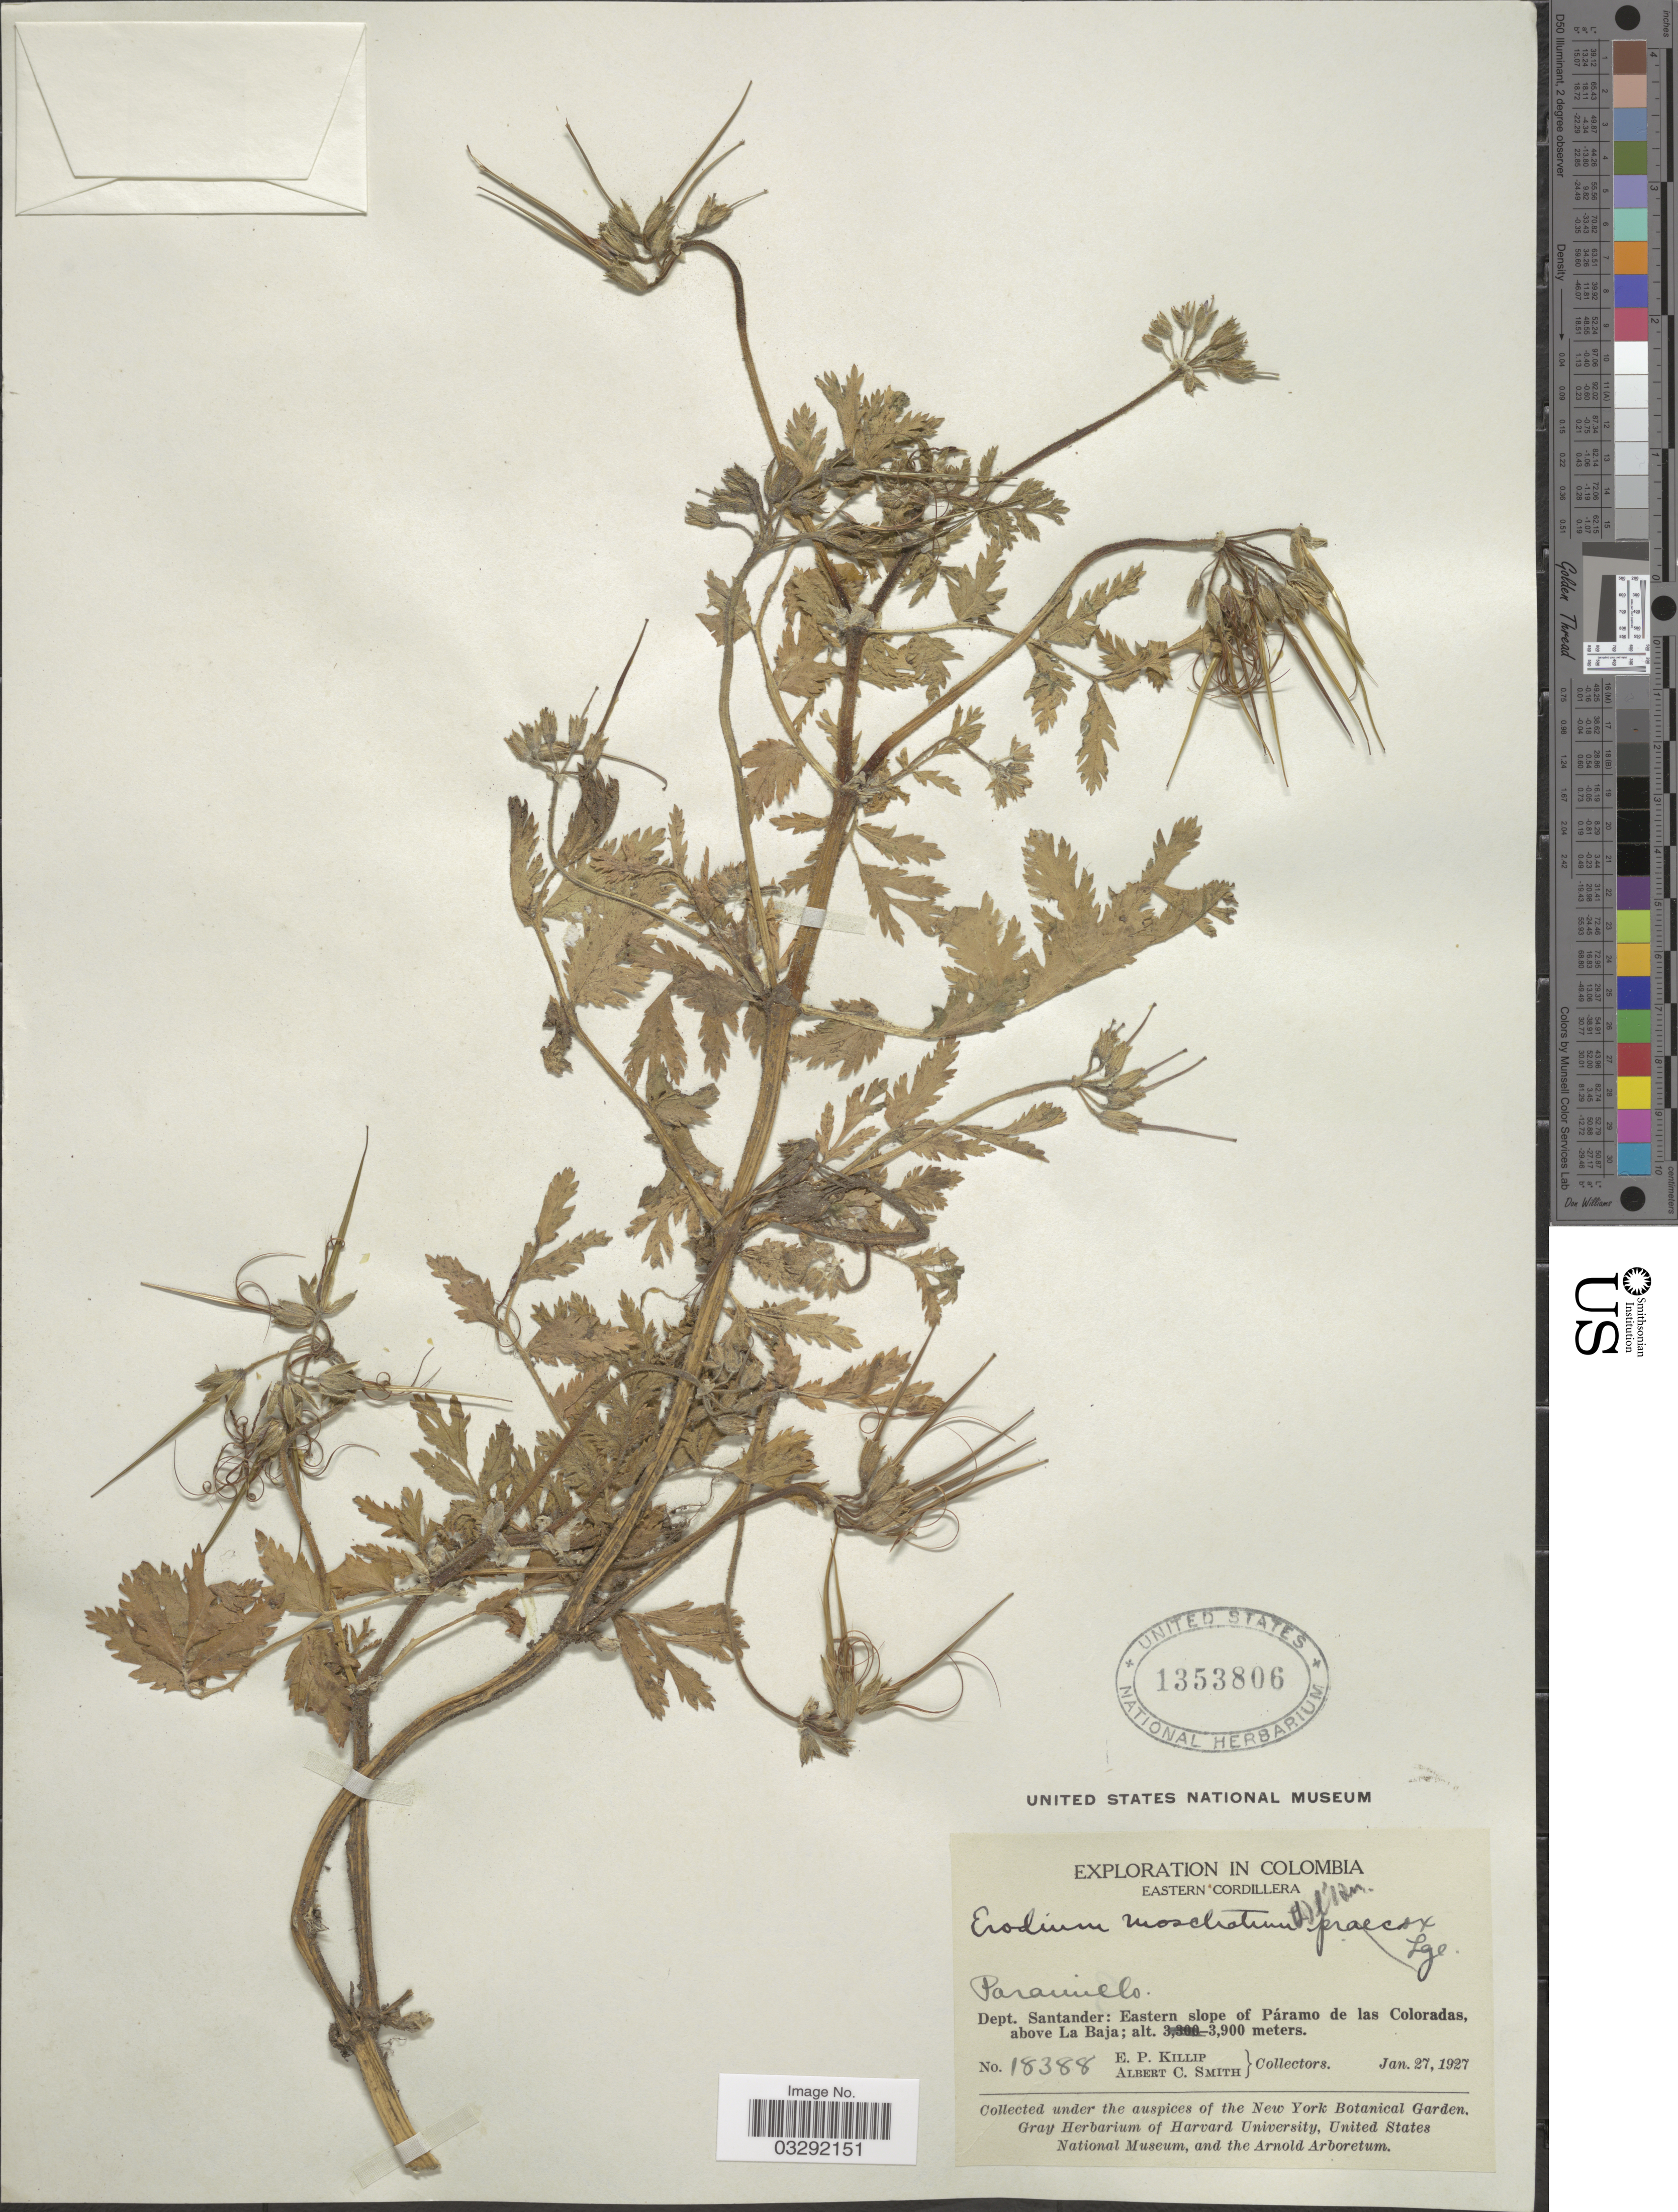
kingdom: Plantae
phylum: Tracheophyta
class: Magnoliopsida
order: Geraniales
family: Geraniaceae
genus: Erodium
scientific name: Erodium moschatum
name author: (L.) L'Hér. ex Aiton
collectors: E. P. Killip & A. C. Smith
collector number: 18388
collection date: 1927-01-27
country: Colombia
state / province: Santander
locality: Eastern Cordillera. Dept. Santander: Eastern slope of Páramo de las Coloradas, above La Baja.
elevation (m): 3900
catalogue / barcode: US 1353806